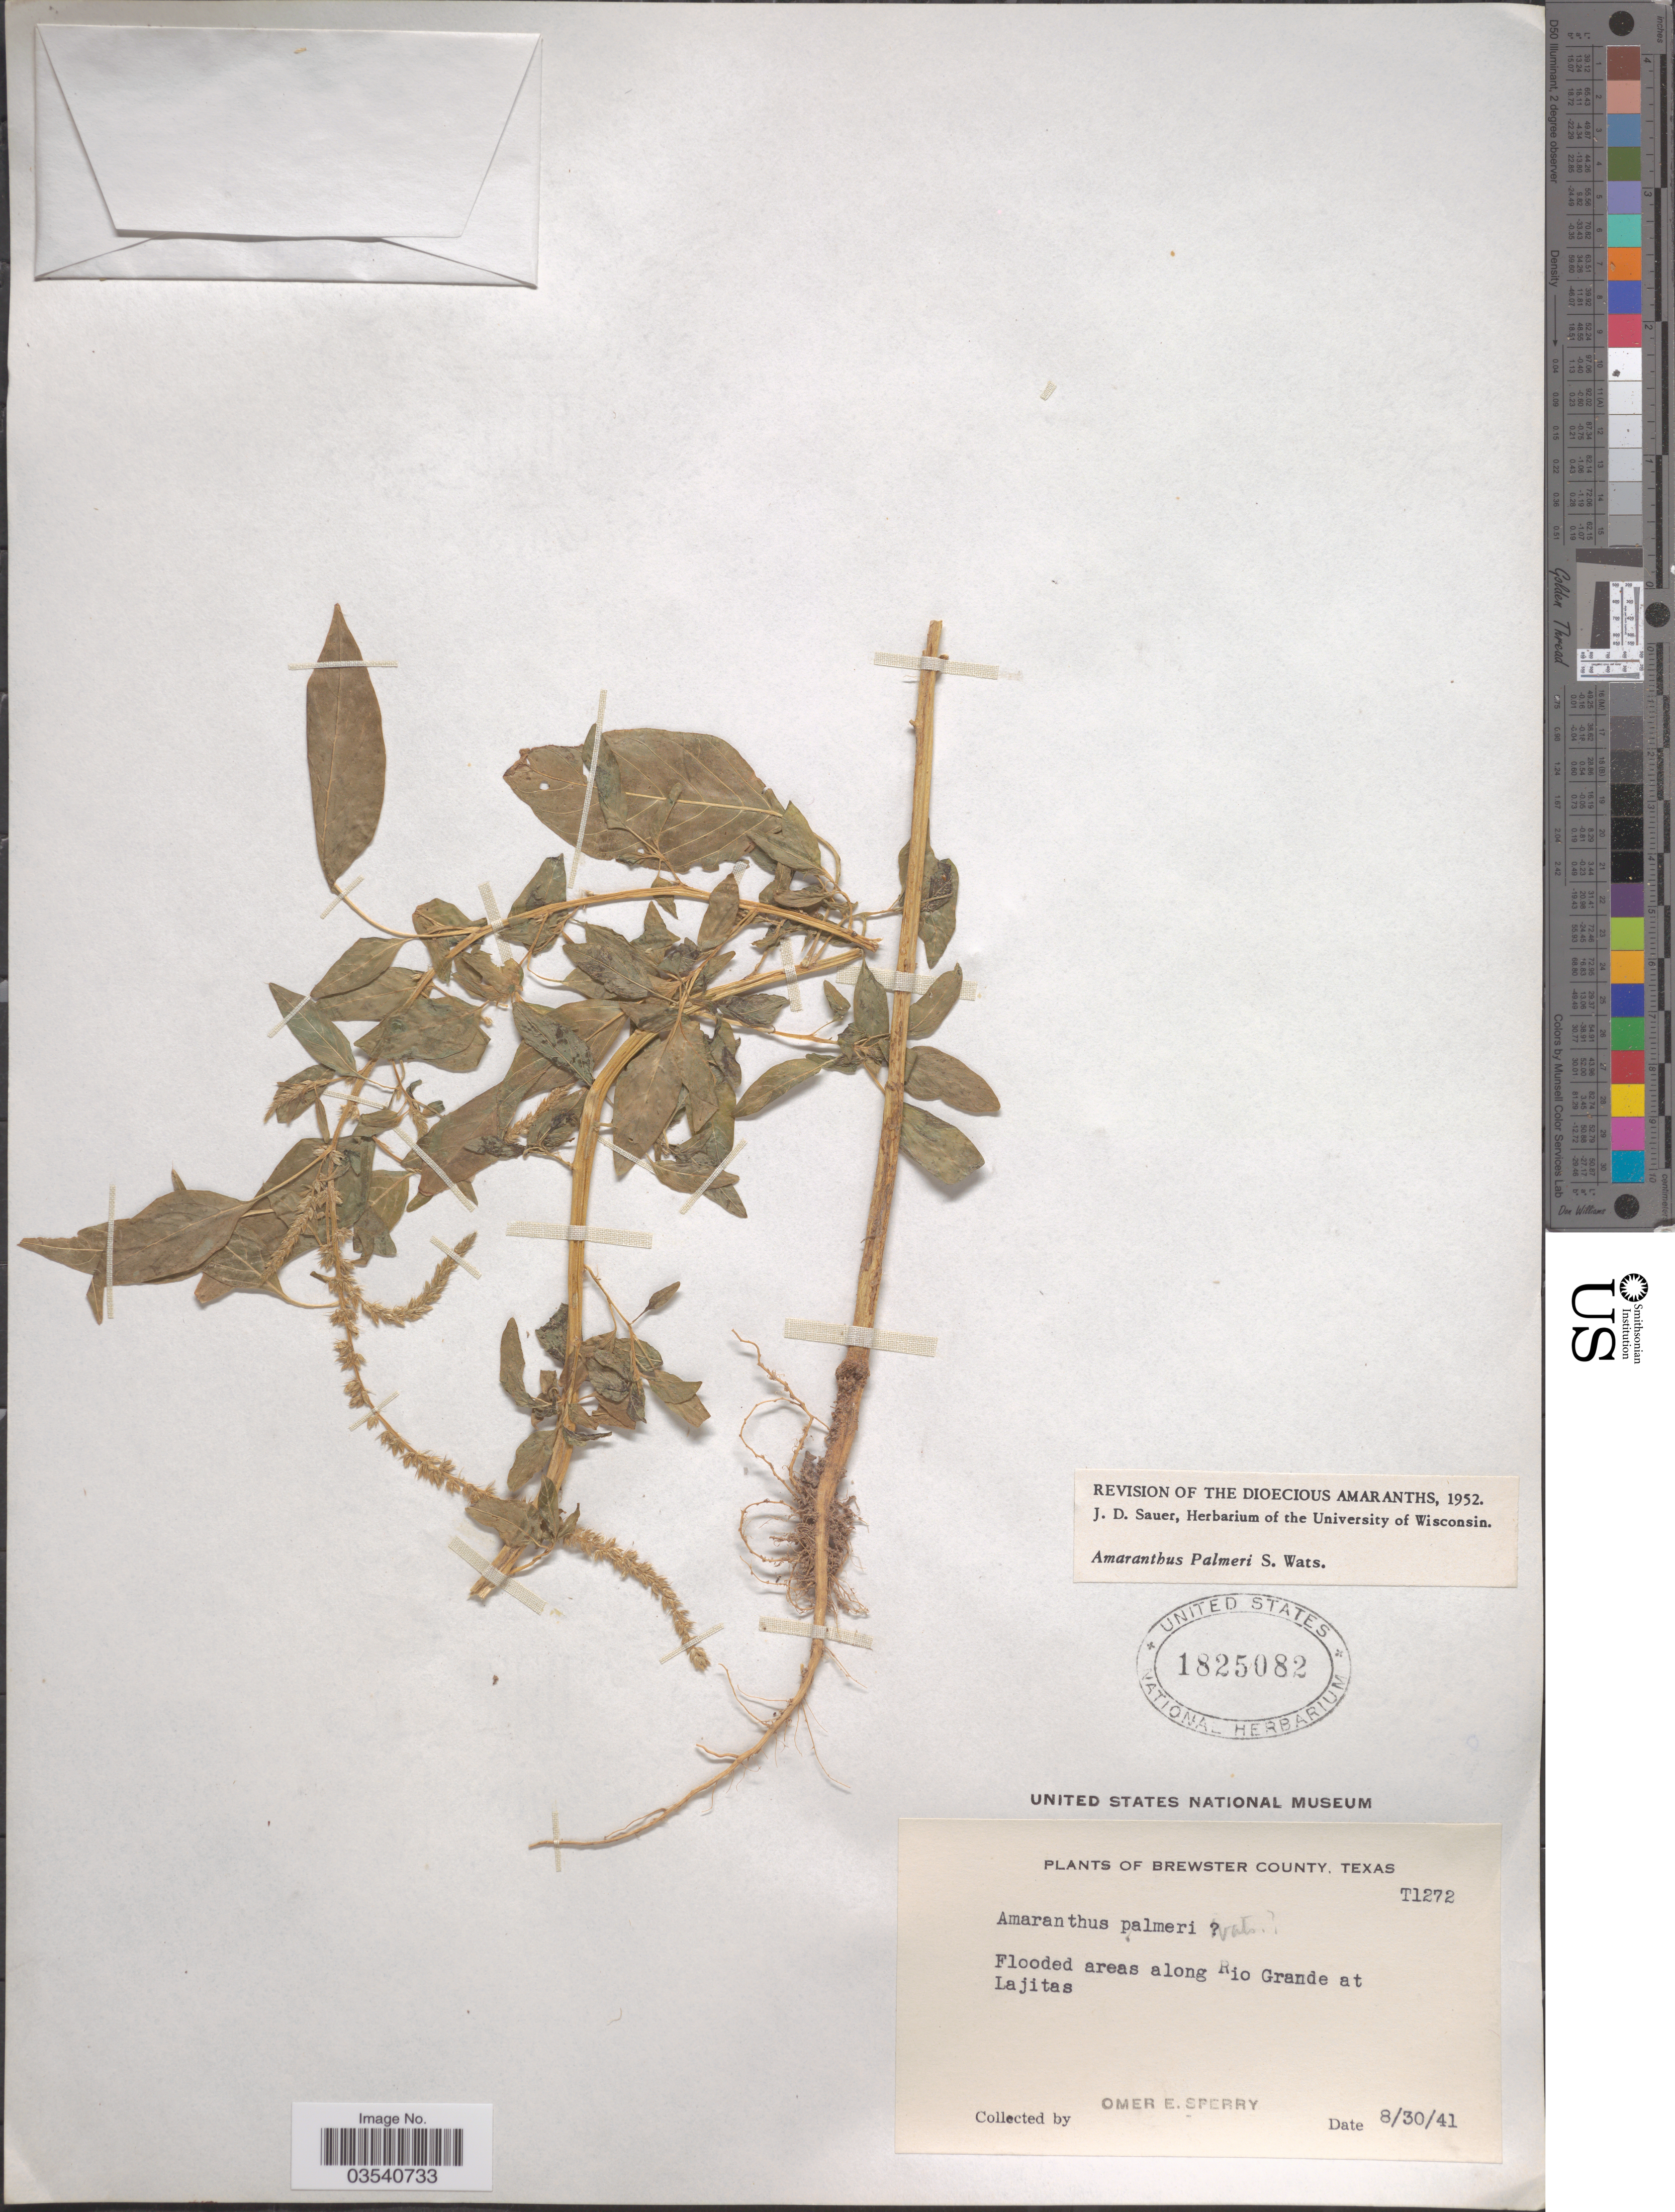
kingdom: Plantae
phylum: Tracheophyta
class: Magnoliopsida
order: Caryophyllales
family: Amaranthaceae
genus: Amaranthus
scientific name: Amaranthus palmeri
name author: S. Watson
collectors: O. E. Sperry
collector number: T1272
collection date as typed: Transcribed d/m/y: 30/8/41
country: United States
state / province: Texas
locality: Brewster County. Along Rio Grande at Lajitas.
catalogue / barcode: US 1825082